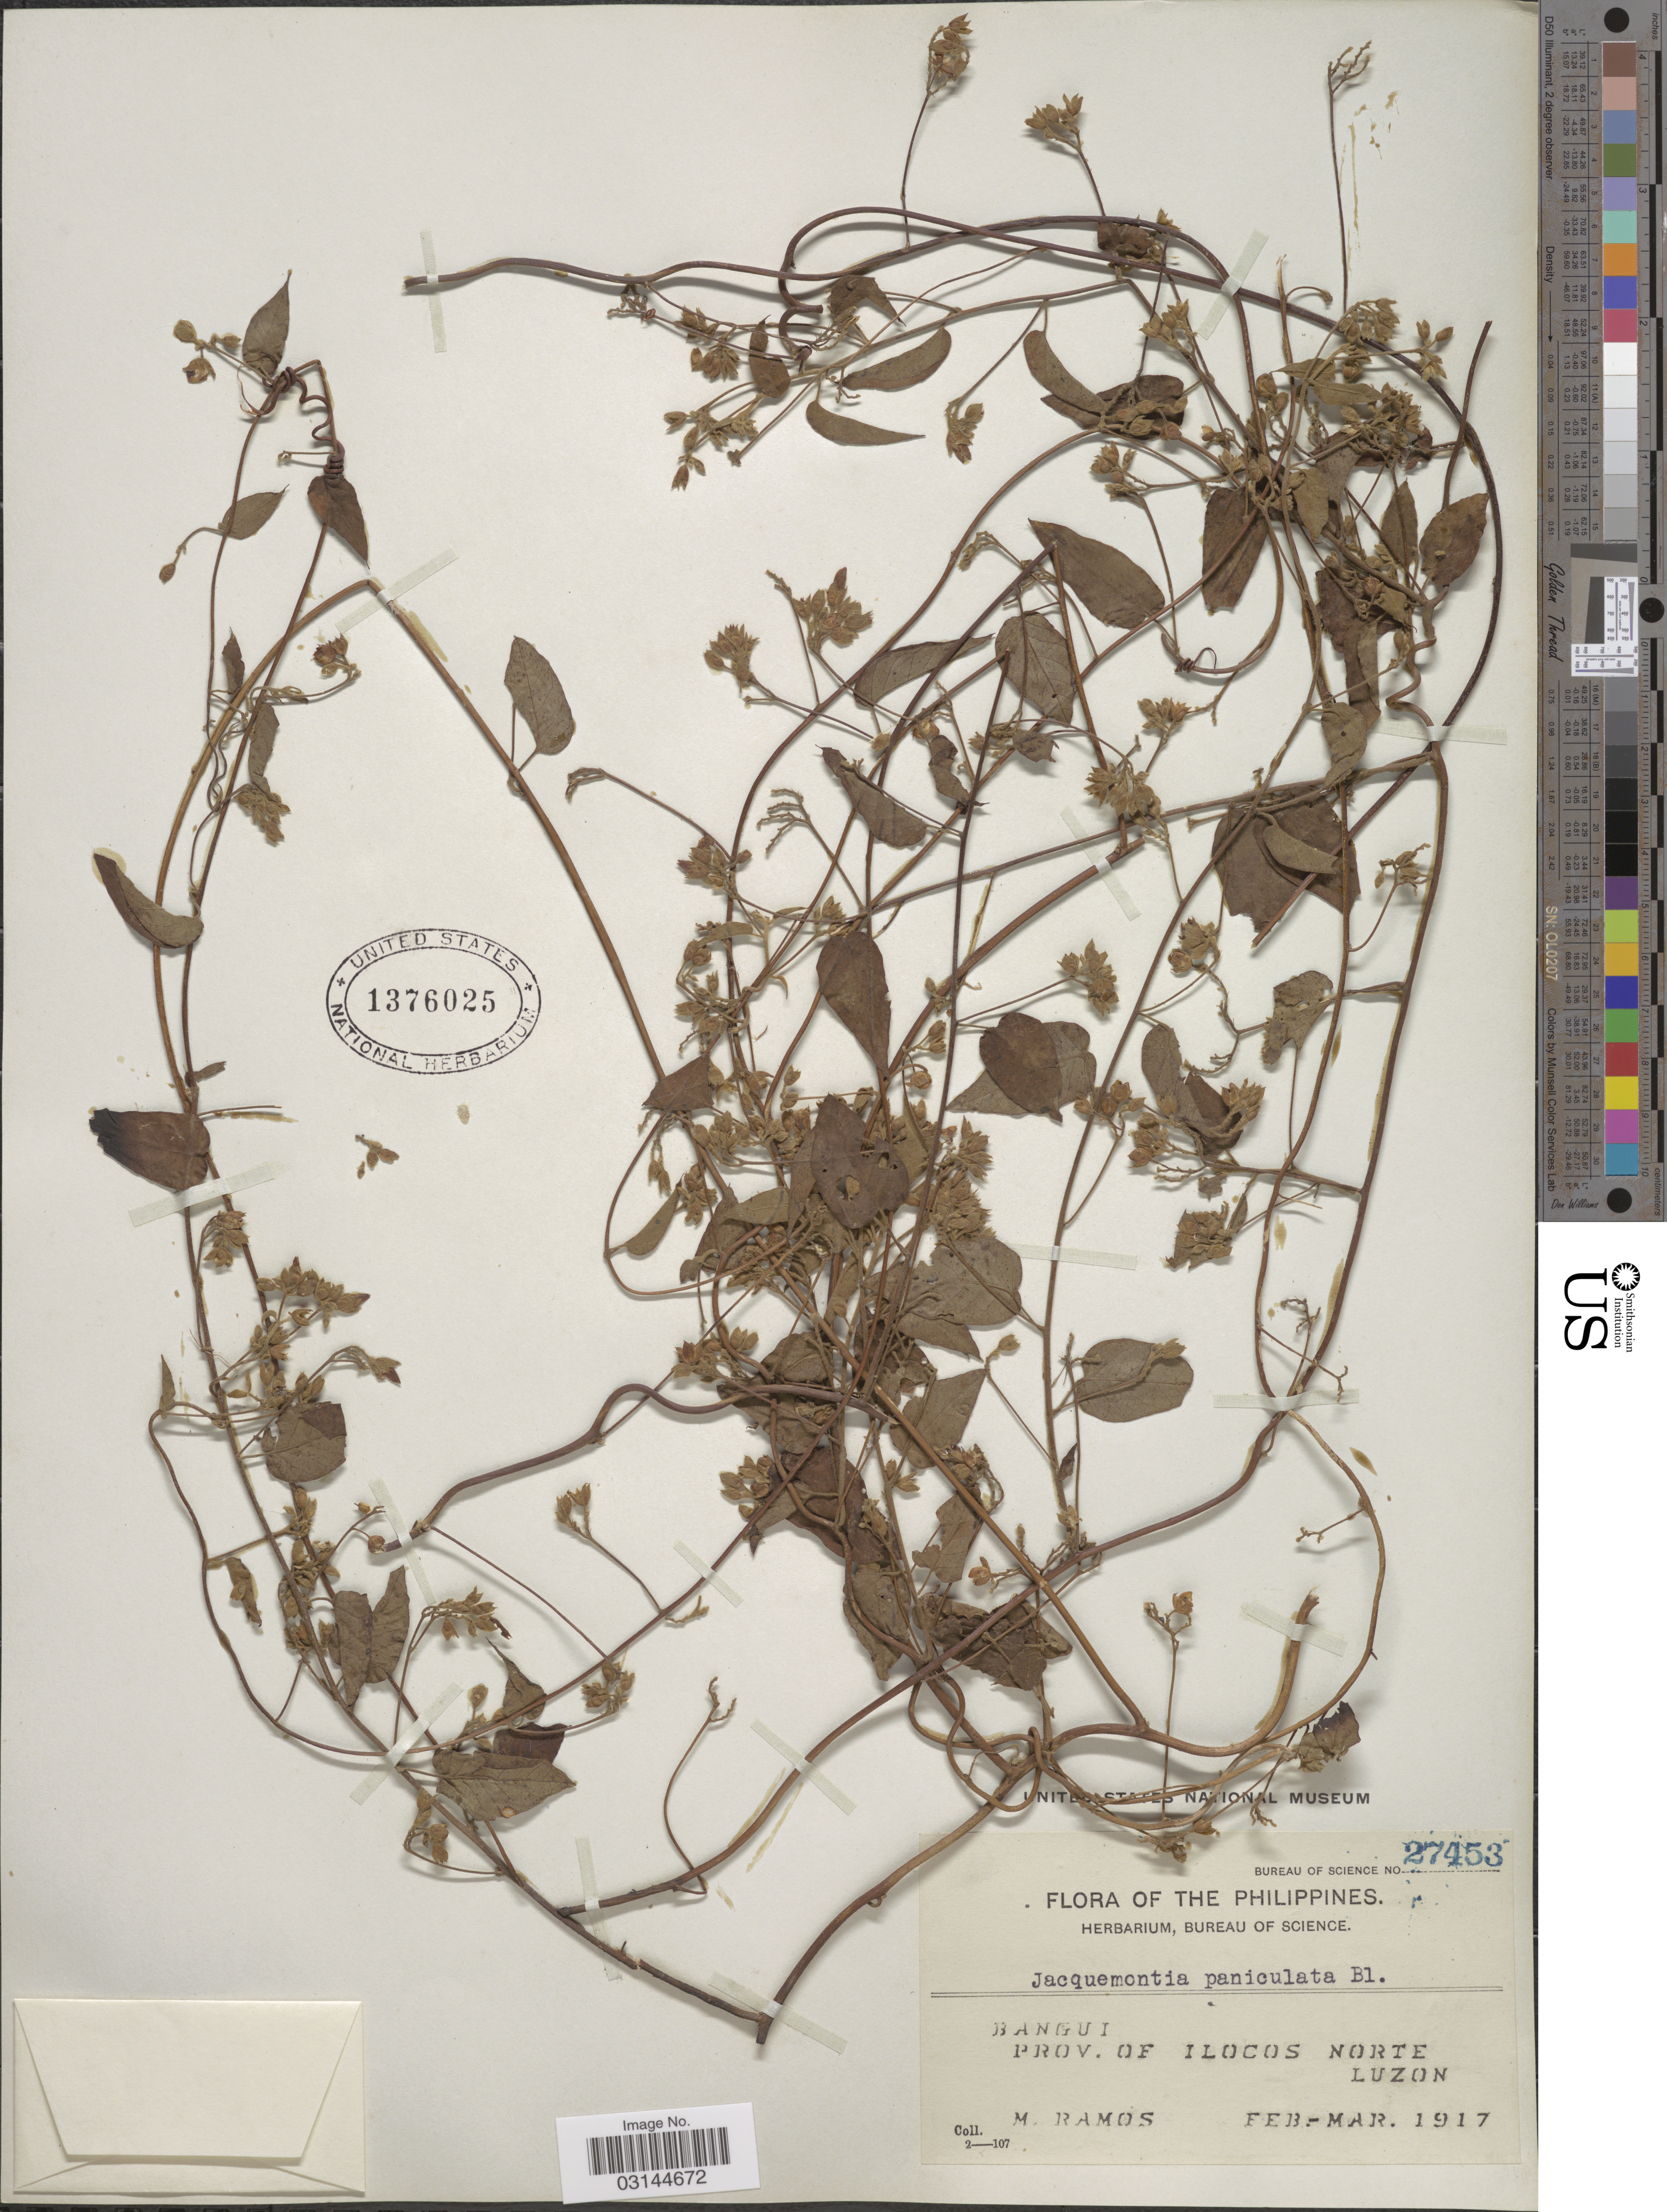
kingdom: Plantae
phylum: Tracheophyta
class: Magnoliopsida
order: Solanales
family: Convolvulaceae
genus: Jacquemontia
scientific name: Jacquemontia paniculata var. tomentosa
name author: (Warb.) Ooststr.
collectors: M. Ramos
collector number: Bureau of Science 27453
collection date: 1917-02/1917-03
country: Philippines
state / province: Ilocos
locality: Bangui. Prov. of Ilocos Norte. Luzon.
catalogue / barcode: US 1376025